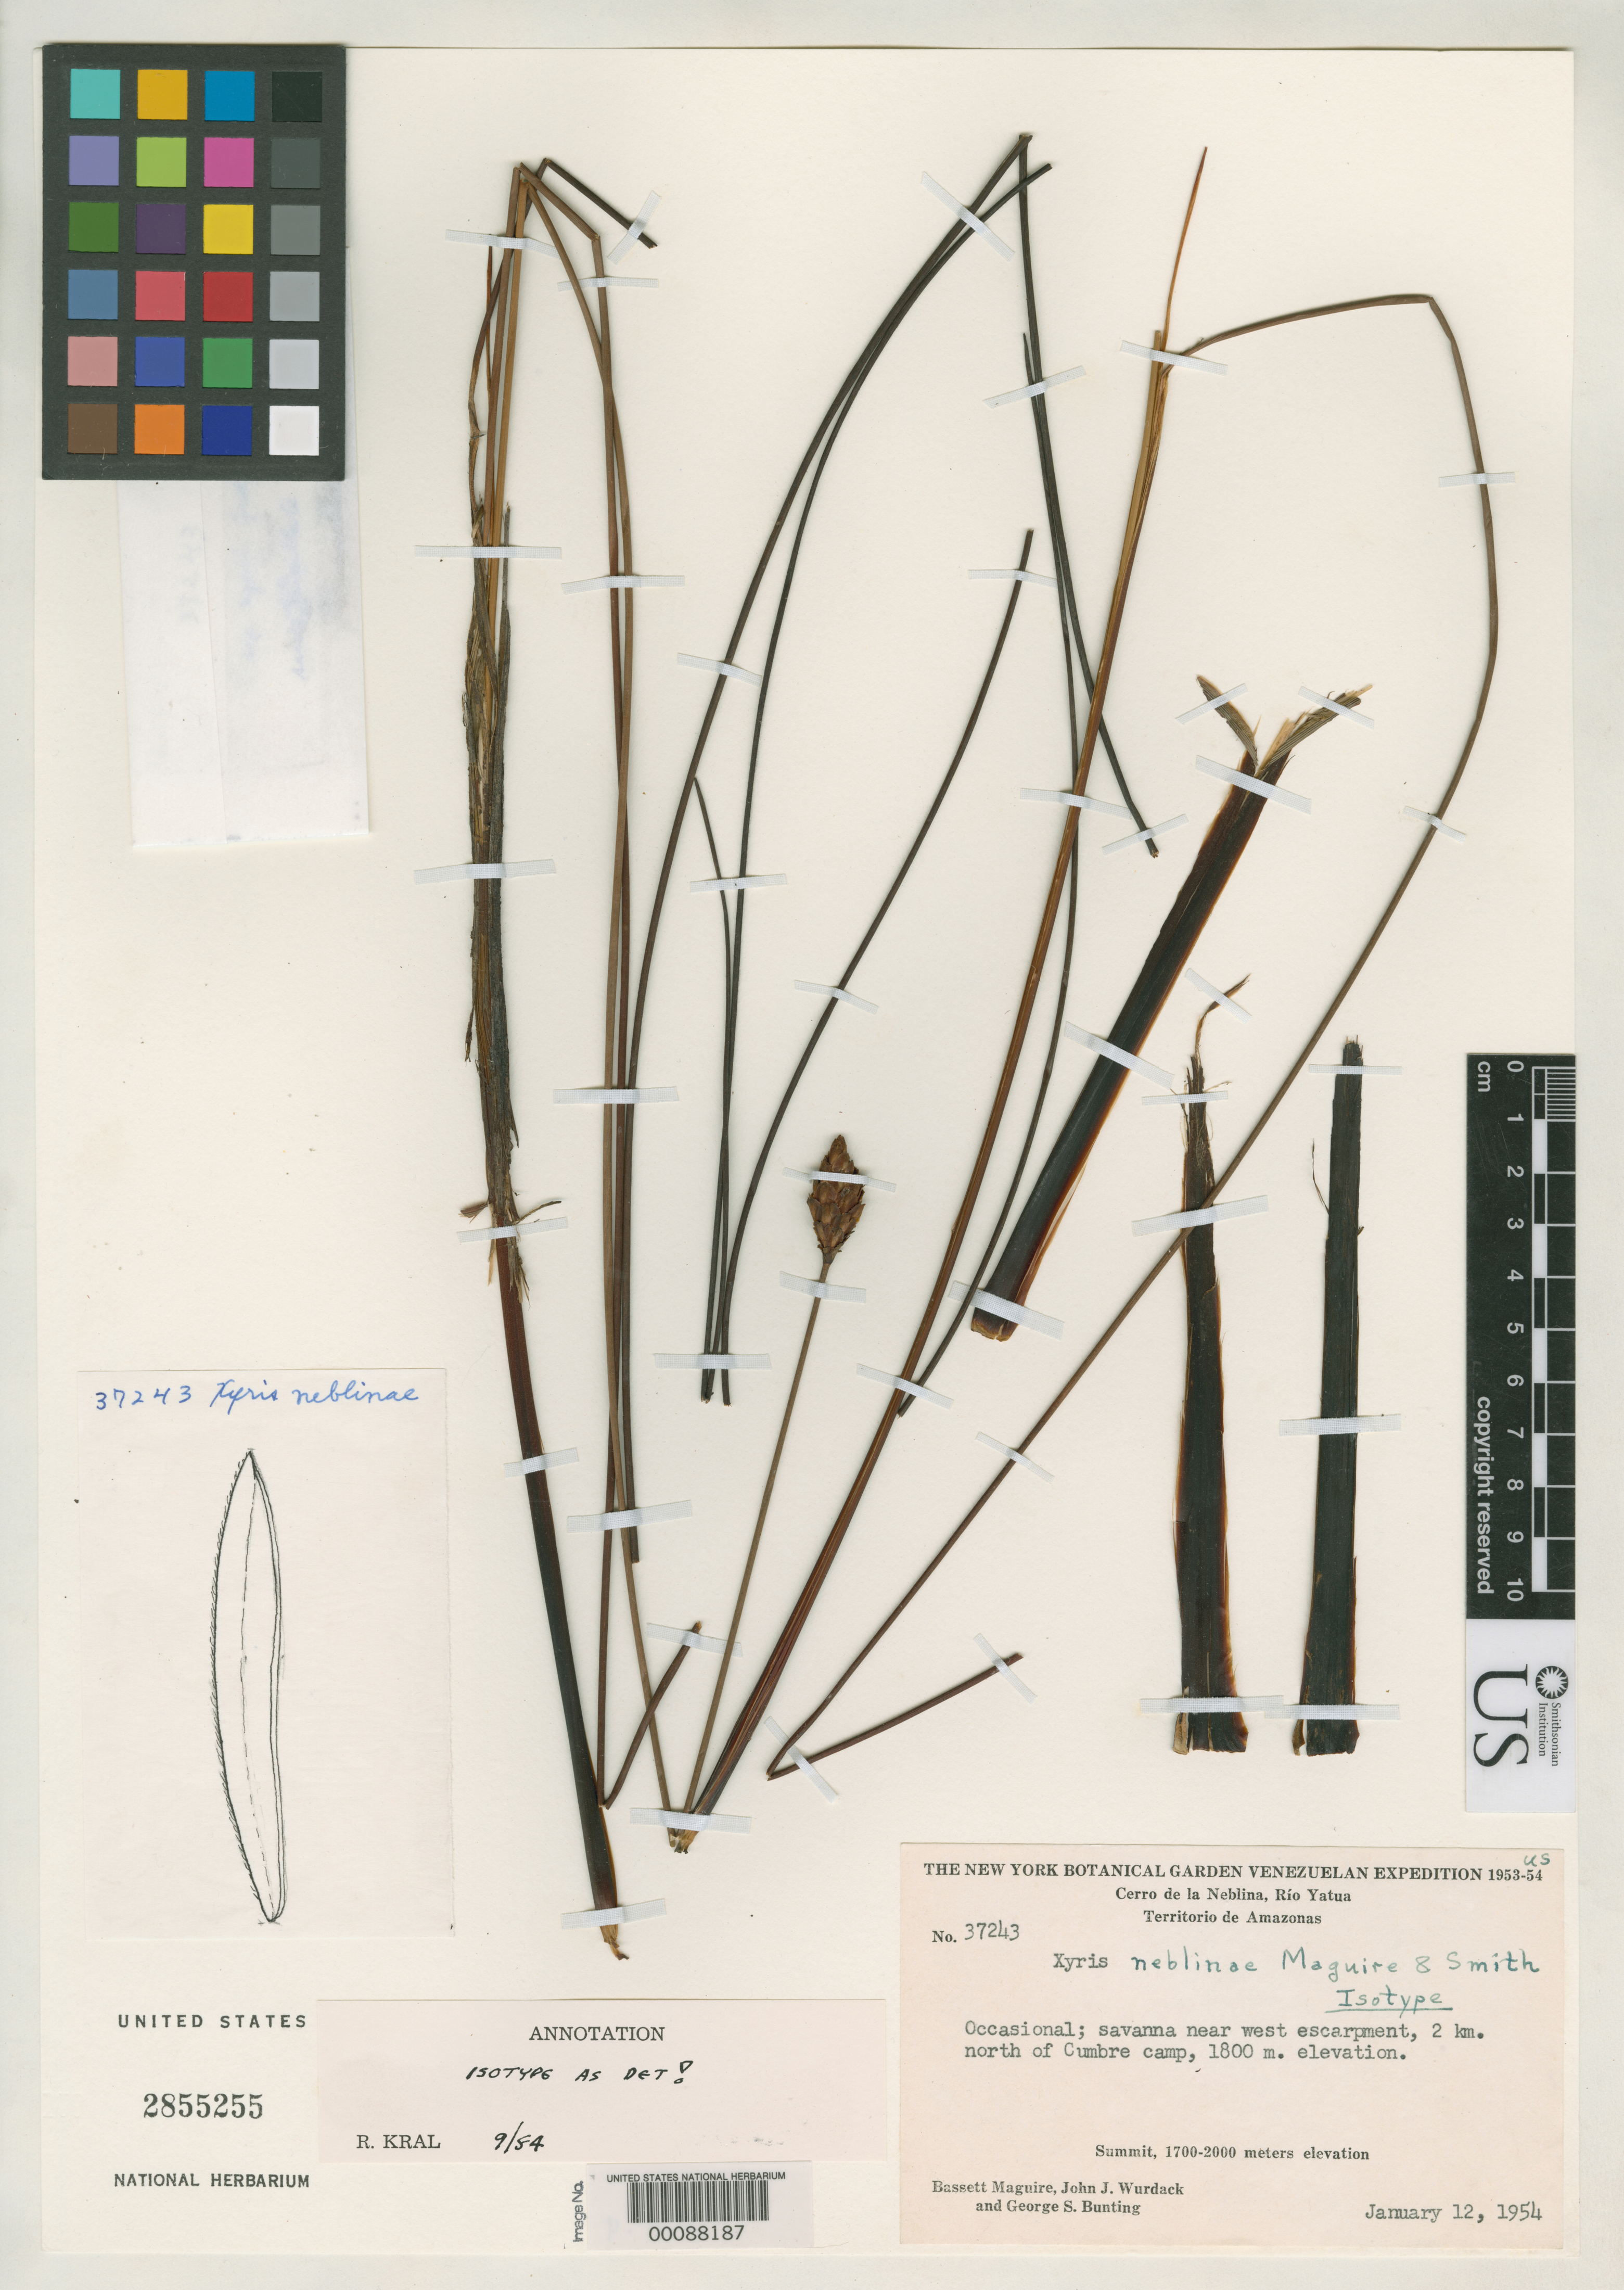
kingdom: Plantae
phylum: Tracheophyta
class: Liliopsida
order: Poales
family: Xyridaceae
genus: Xyris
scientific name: Xyris neblinae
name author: Maguire & L.B. Sm.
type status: Isotype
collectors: B. Maguire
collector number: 37243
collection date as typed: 12 Jan 1954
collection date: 1954-01-12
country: Venezuela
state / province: Amazonas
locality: Cerro de al Neblina, Rio Yatua, north of Cumbre camp; alt. 1800 m.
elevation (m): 1800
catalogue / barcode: US 2855255